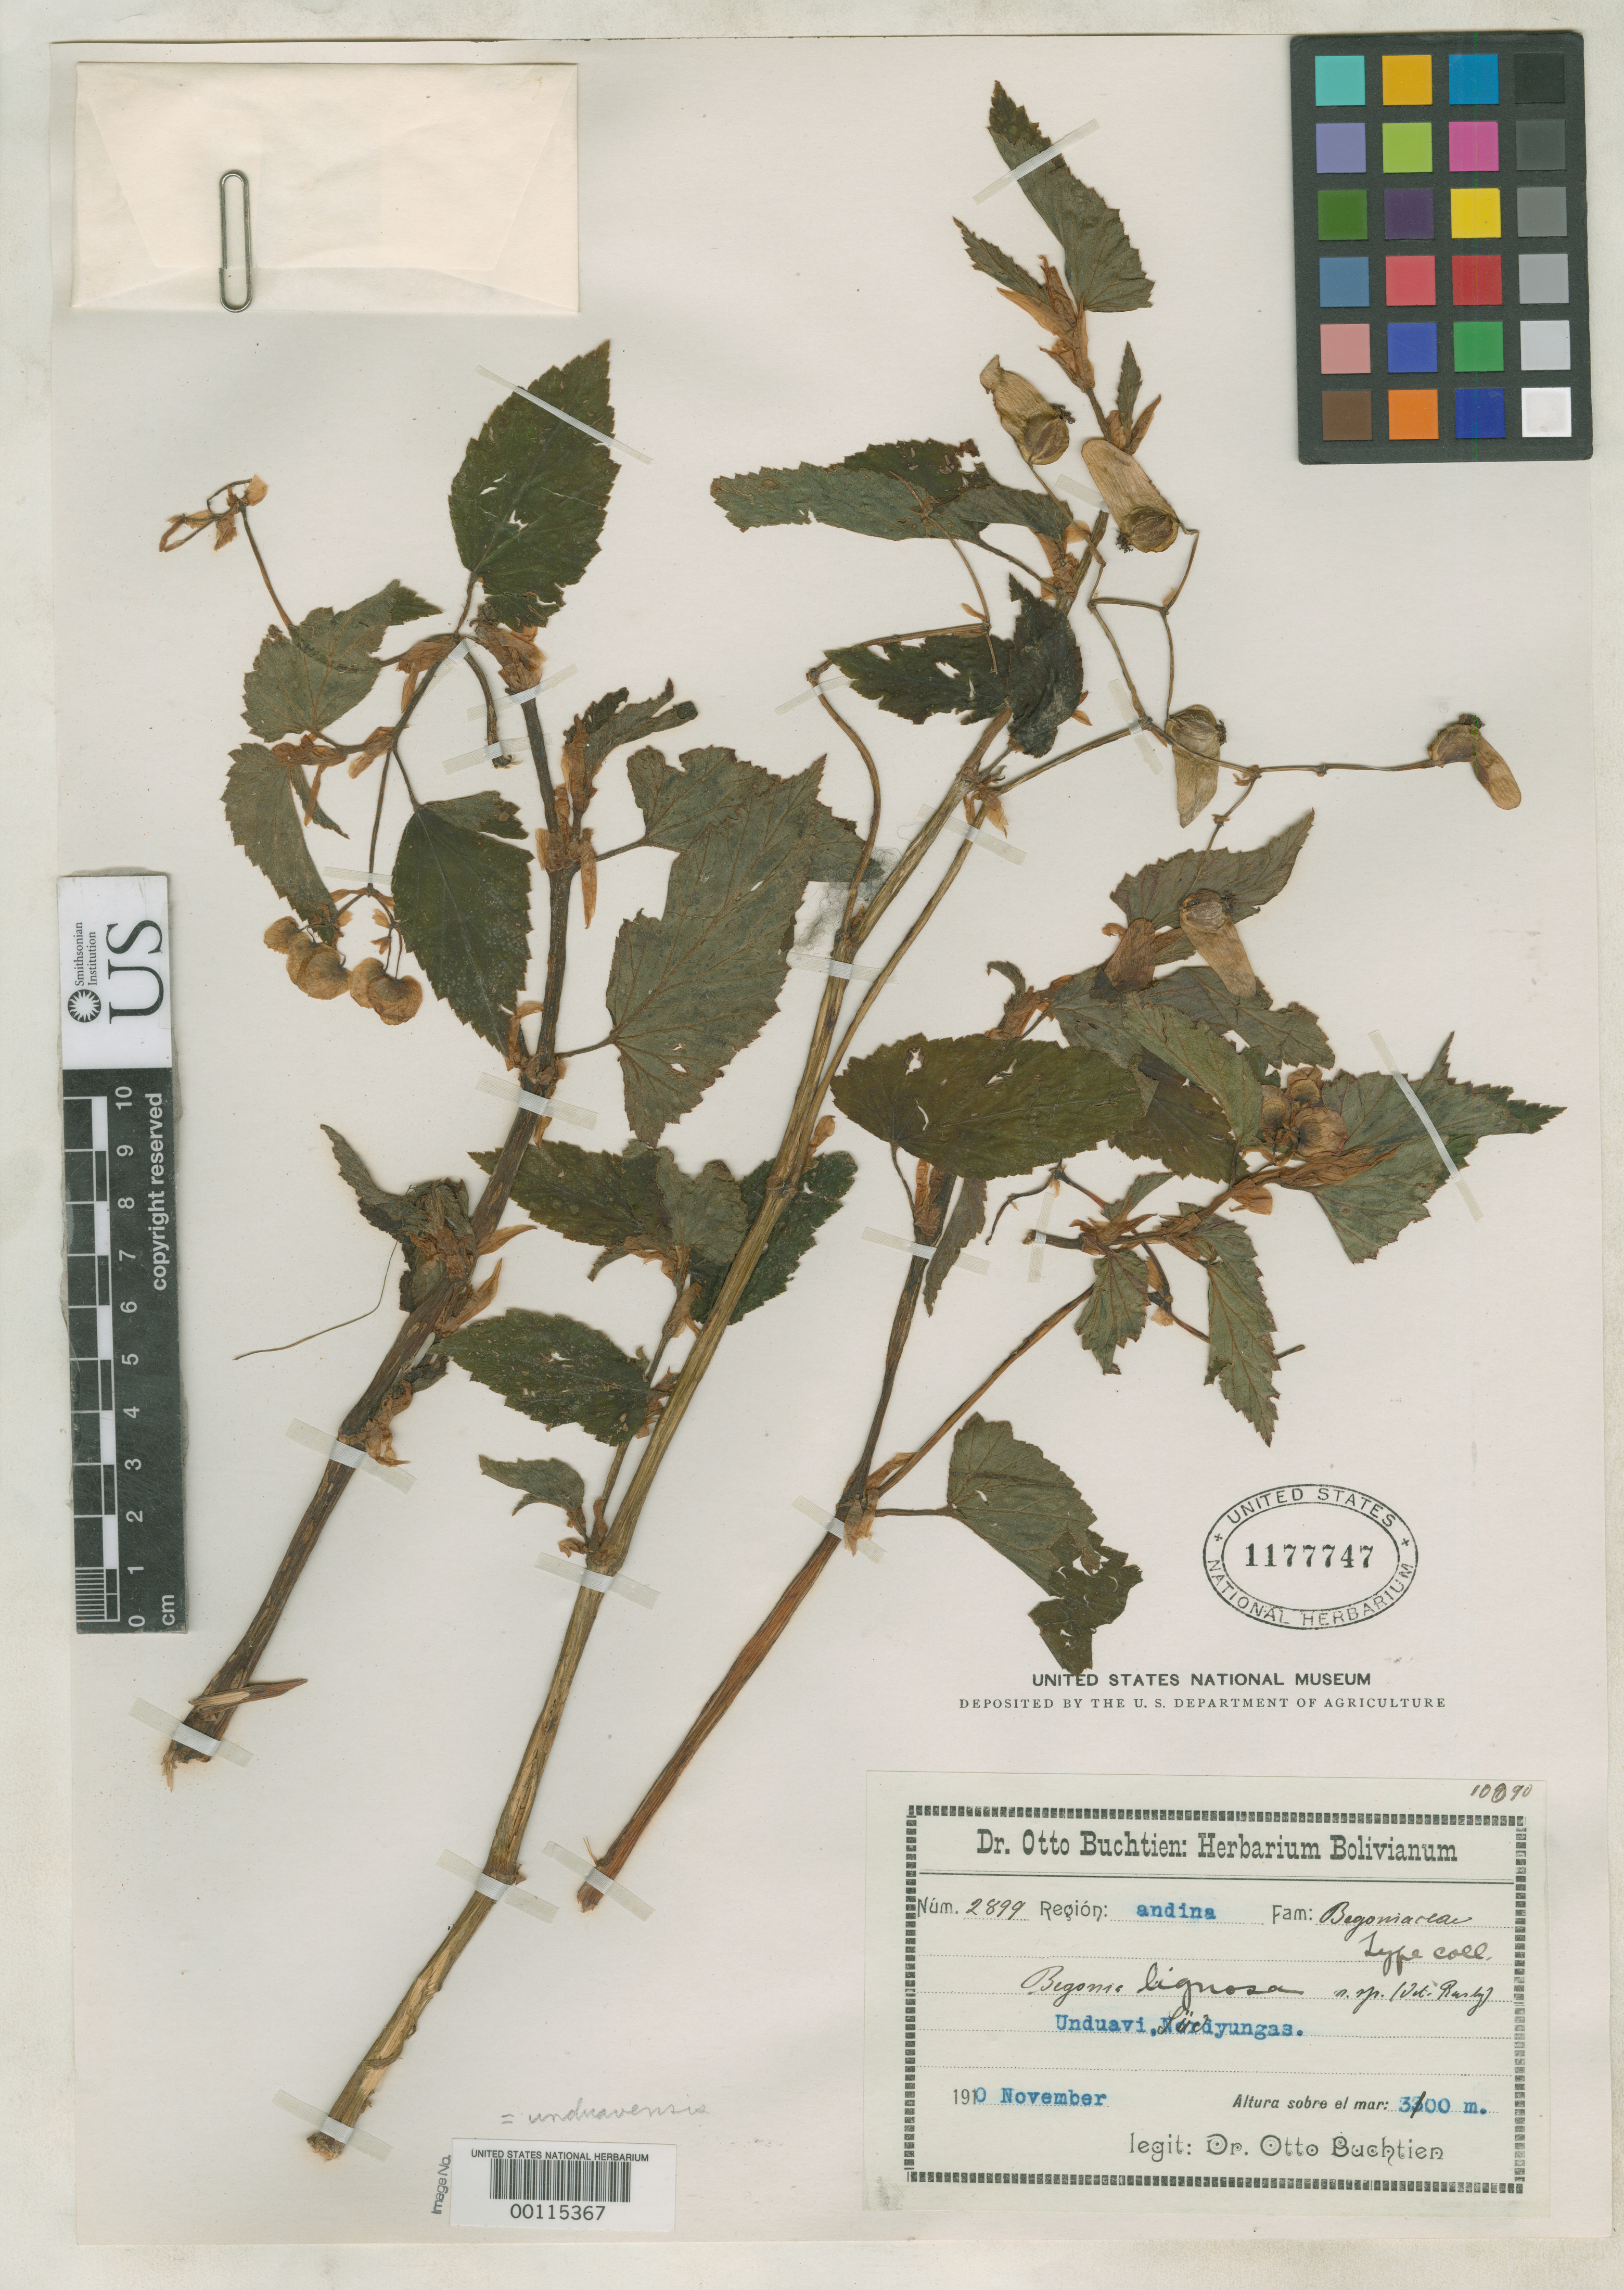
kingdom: Plantae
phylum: Tracheophyta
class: Magnoliopsida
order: Cucurbitales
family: Begoniaceae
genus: Begonia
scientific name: Begonia lignosa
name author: Rusby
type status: Isotype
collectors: O. Buchtien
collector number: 2899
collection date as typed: Nov 1910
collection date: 1910-11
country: Bolivia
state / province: La Paz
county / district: Sud Yungas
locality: Unduavi.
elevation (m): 300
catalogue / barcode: US 1177747